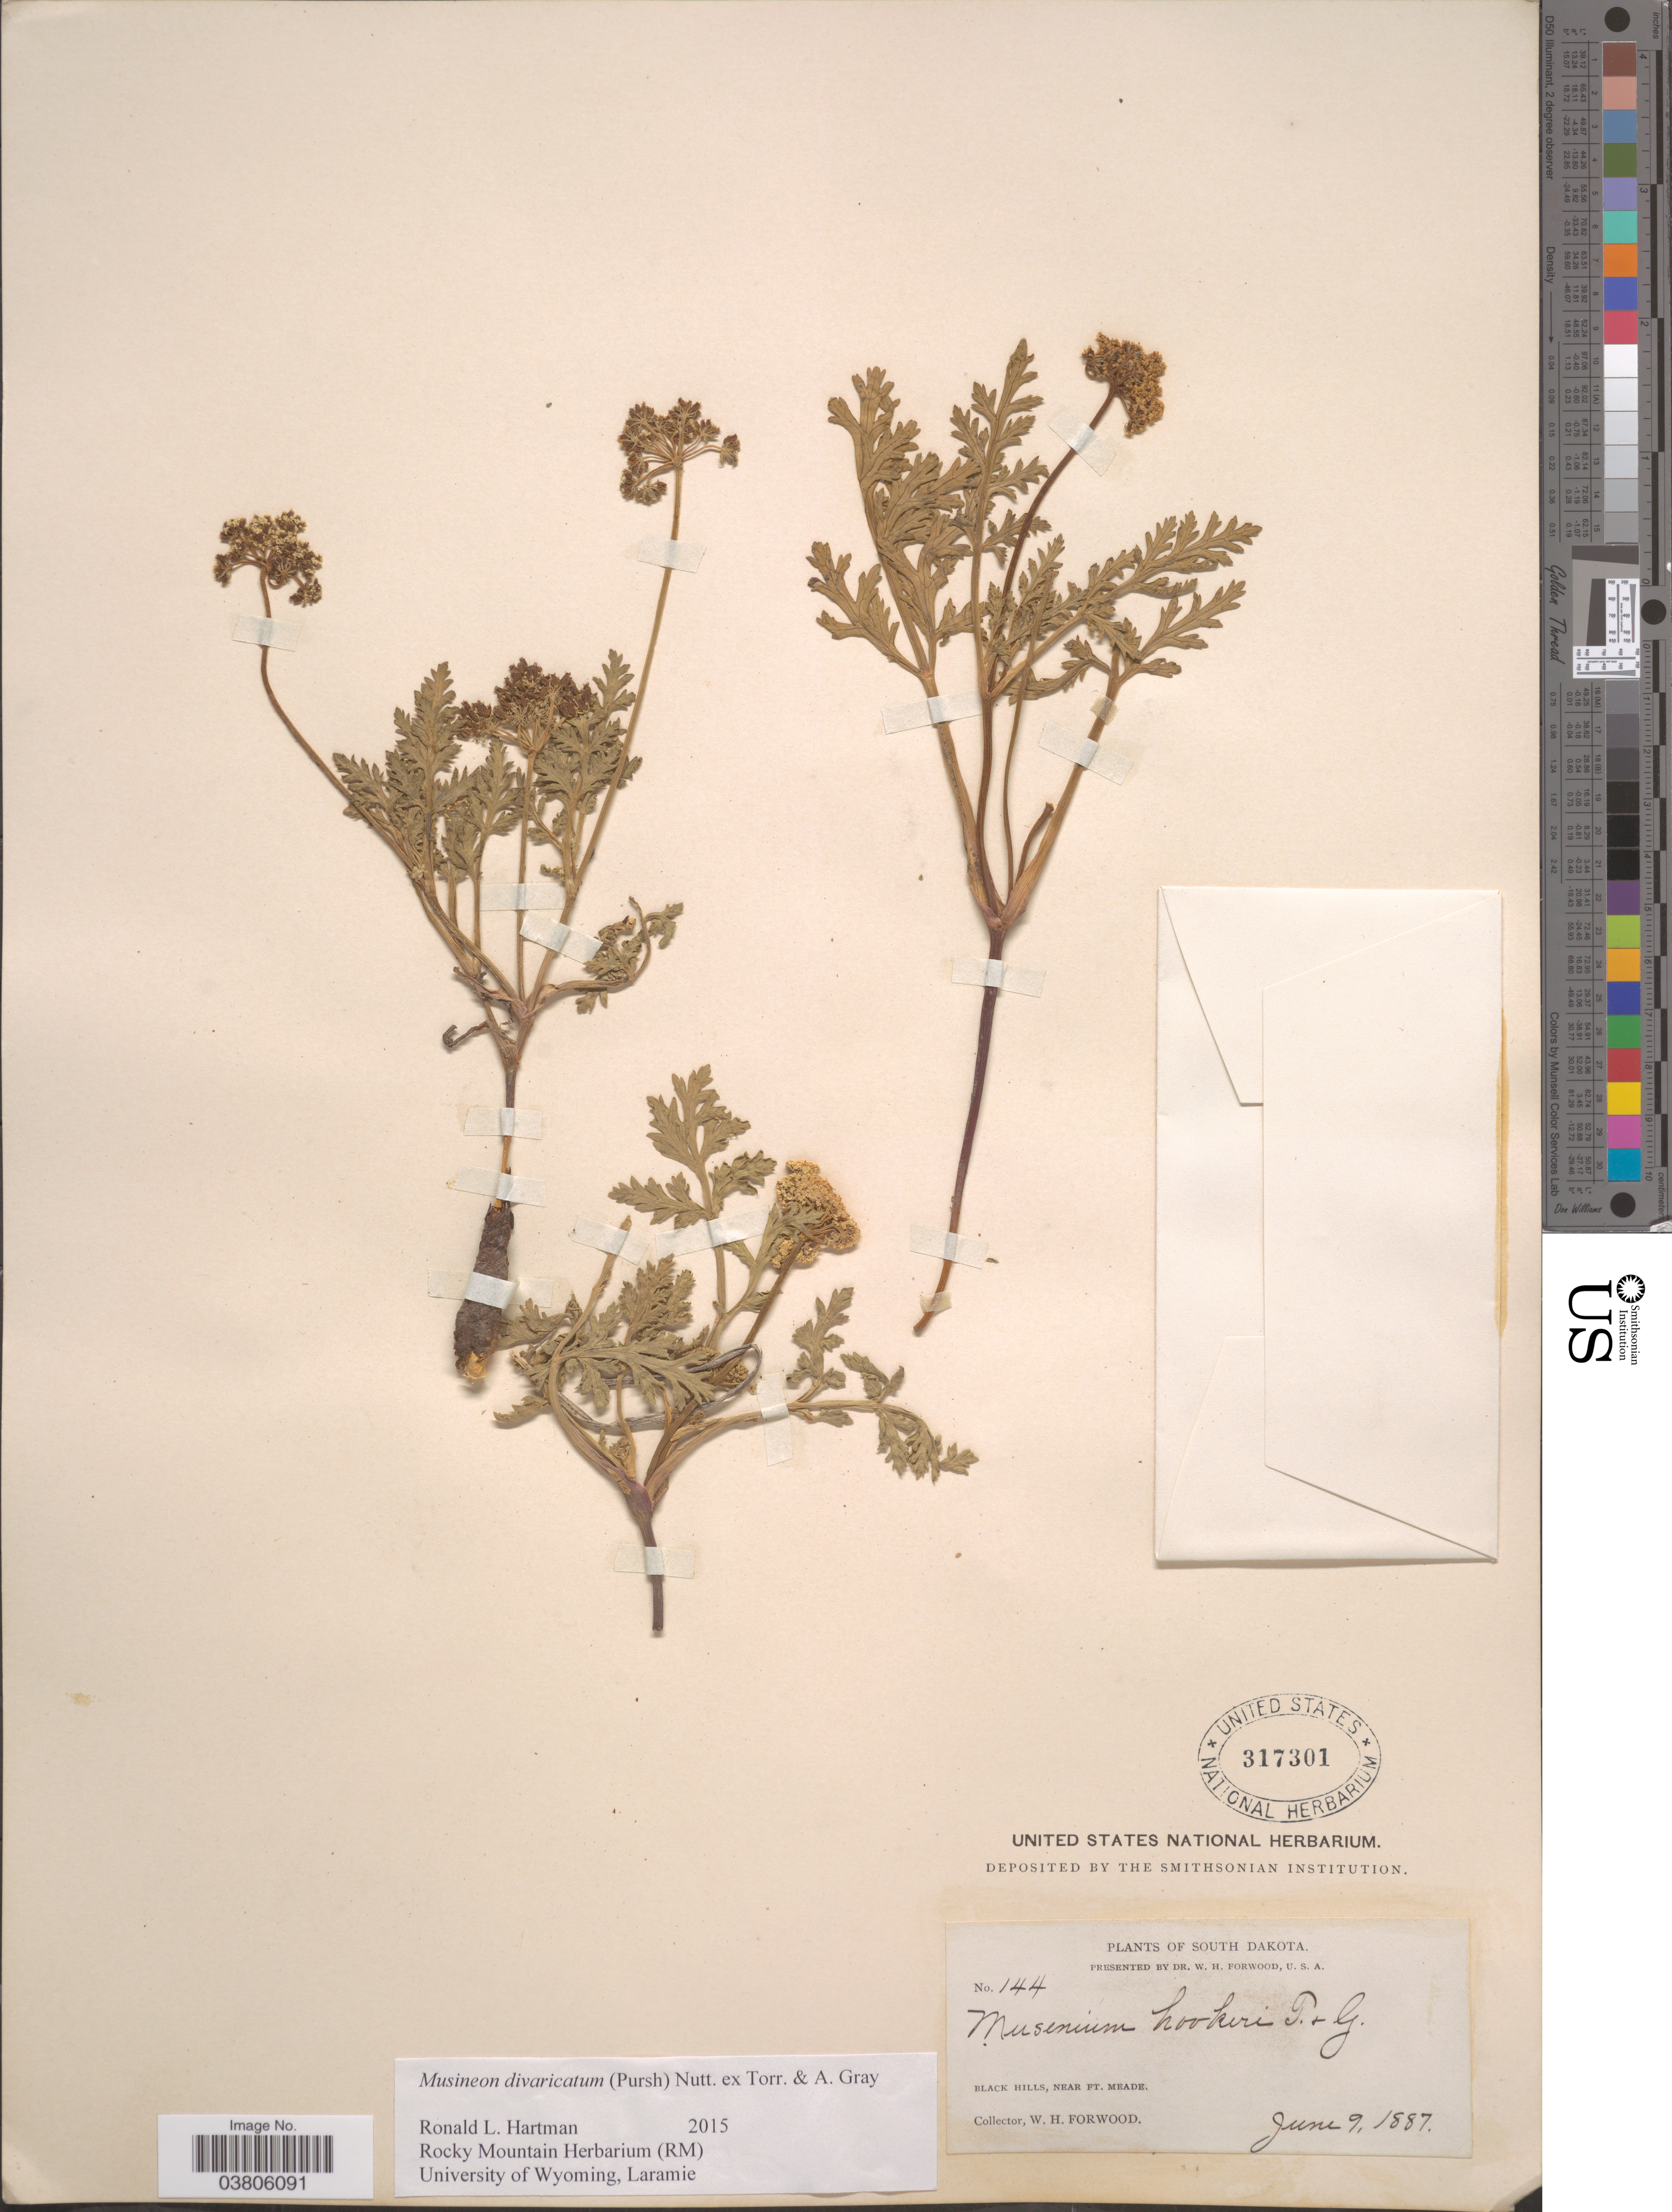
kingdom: Plantae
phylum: Tracheophyta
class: Magnoliopsida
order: Apiales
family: Apiaceae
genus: Musineon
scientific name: Musineon divaricatum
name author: (Pursh) Nutt.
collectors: W. Forwood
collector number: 144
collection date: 1887-06-09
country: United States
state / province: South Dakota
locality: Black Hills, near Ft. Meade.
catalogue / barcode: US 317301